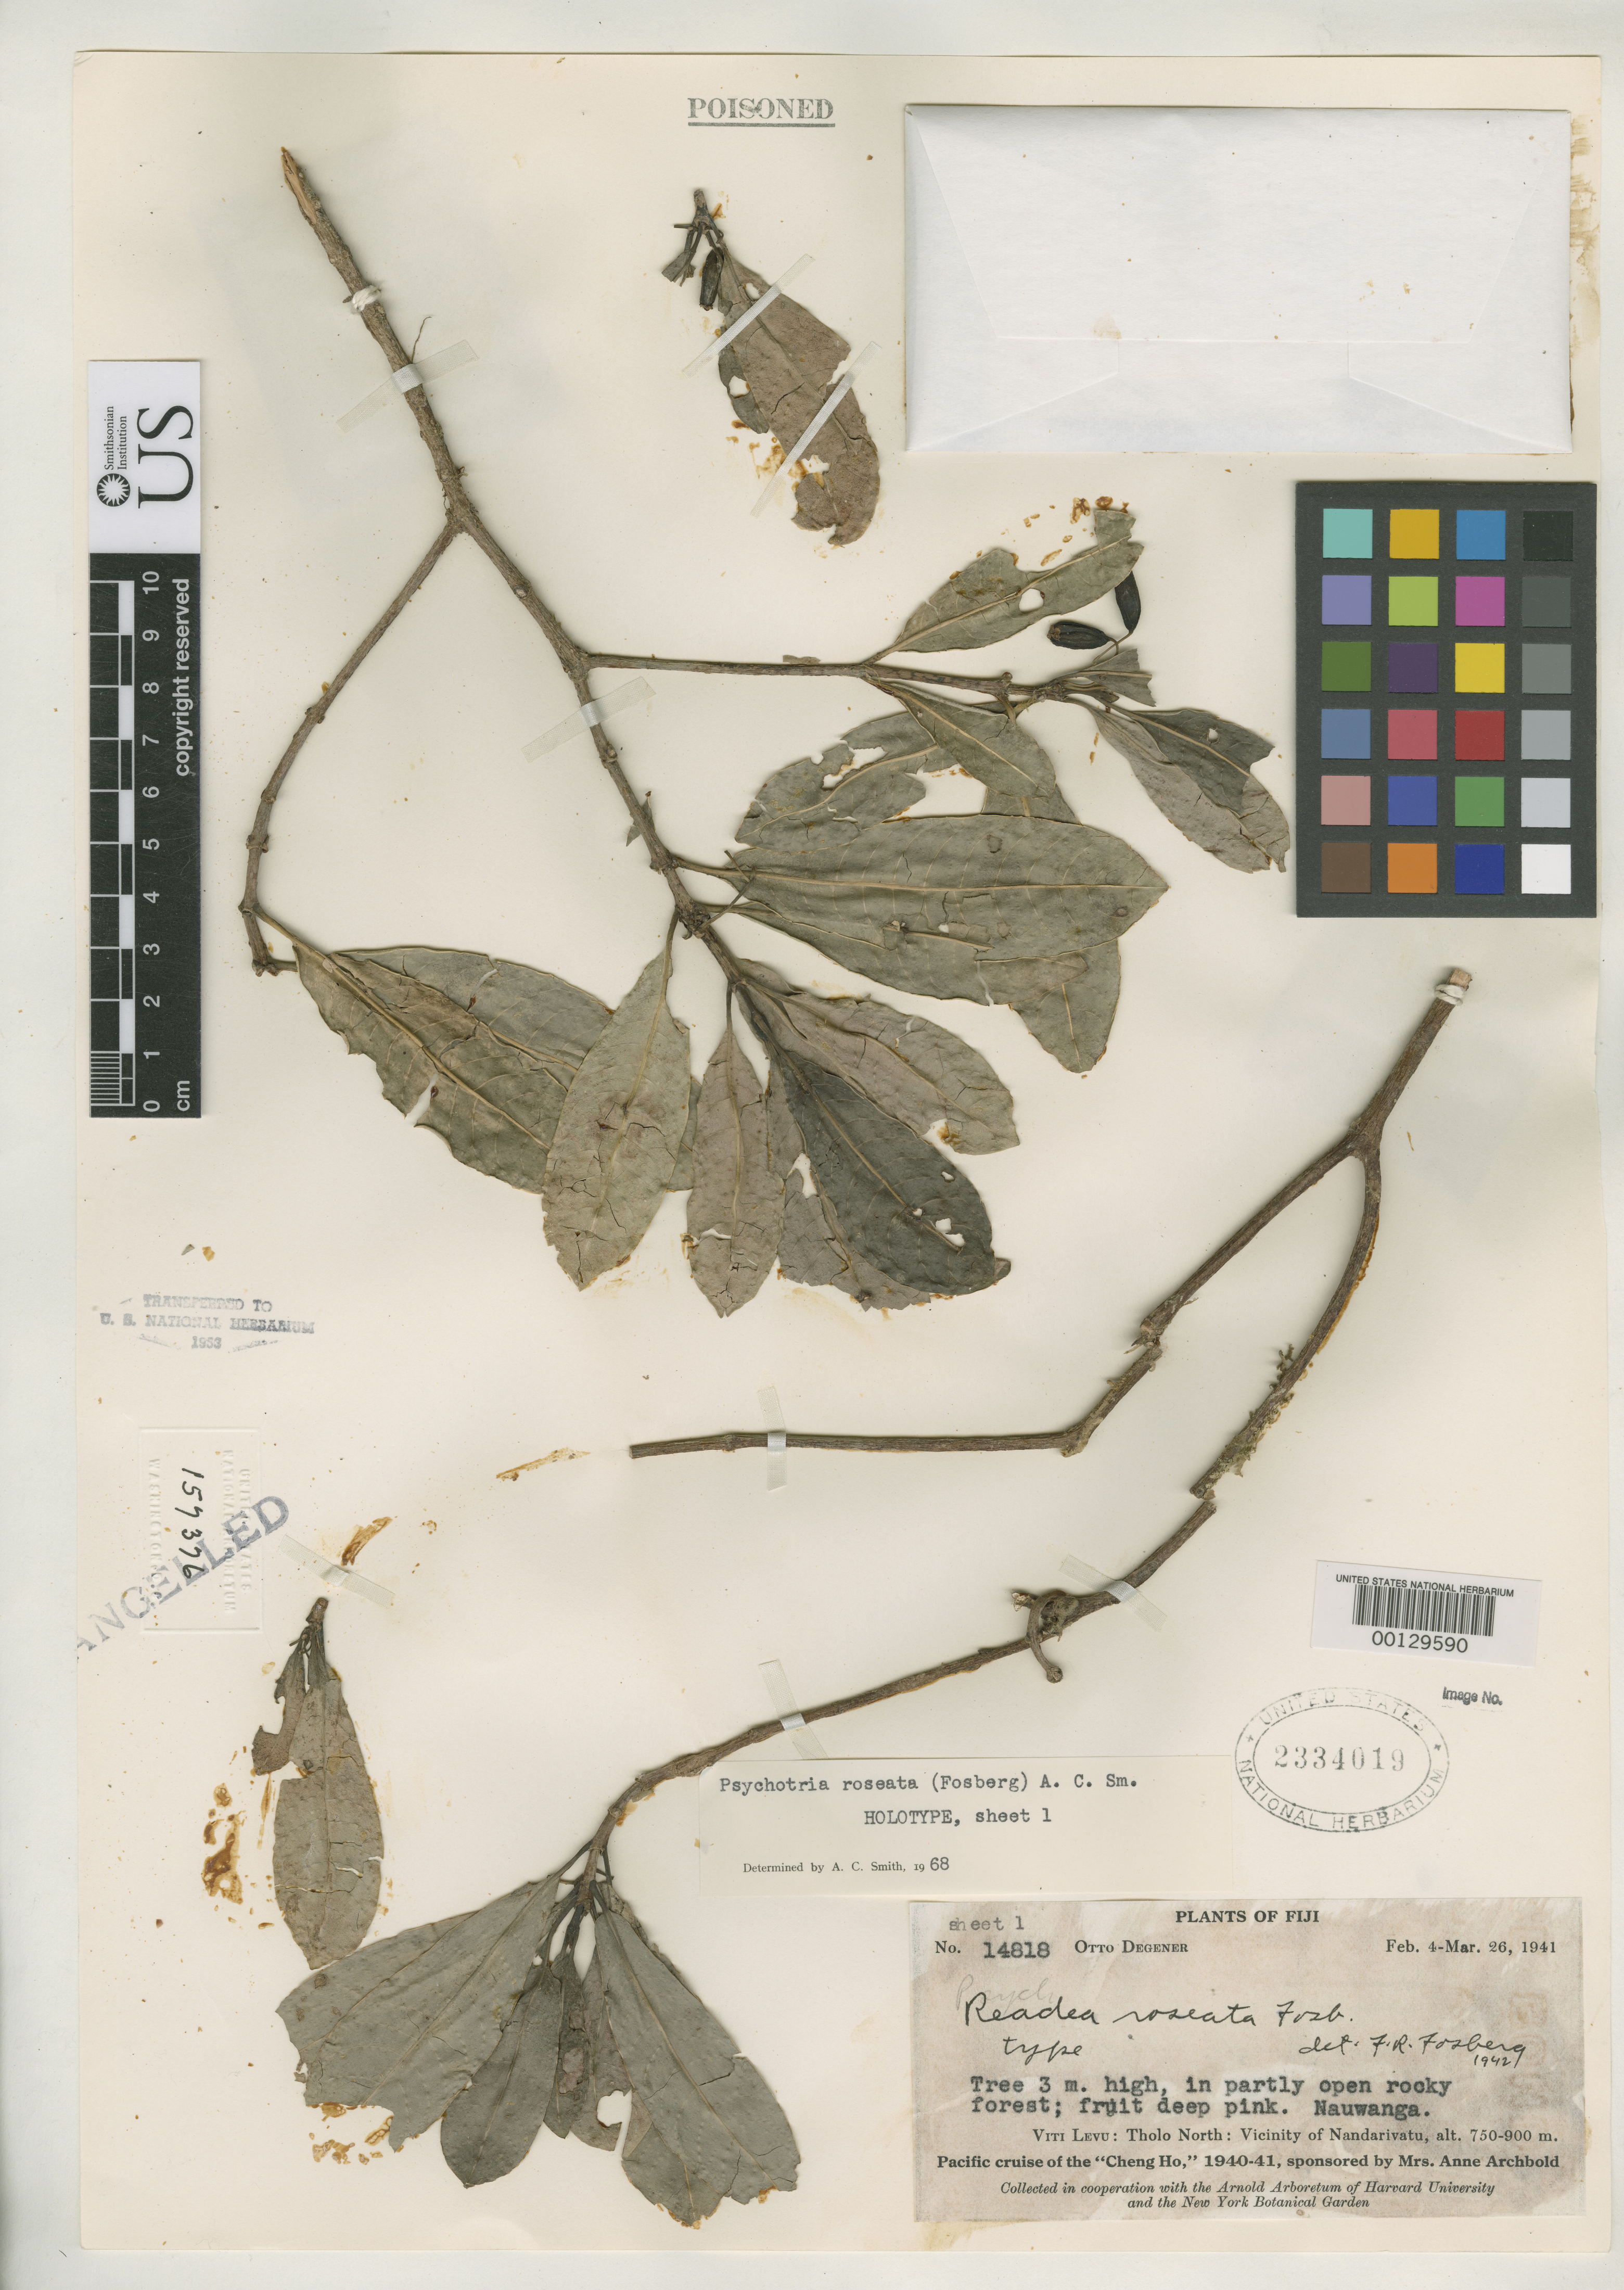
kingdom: Plantae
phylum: Tracheophyta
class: Magnoliopsida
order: Gentianales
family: Rubiaceae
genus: Readea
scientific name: Readea roseata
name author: Fosberg in A.C. Sm.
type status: Holotype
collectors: O. Degener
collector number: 14818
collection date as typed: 13 Mar 1941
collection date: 1941-03-13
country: Fiji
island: Viti Levu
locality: Tholo North, Nauwanga, vicinity of Nandarivatu. [Viti Levu Group]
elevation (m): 750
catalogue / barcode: US 2334019